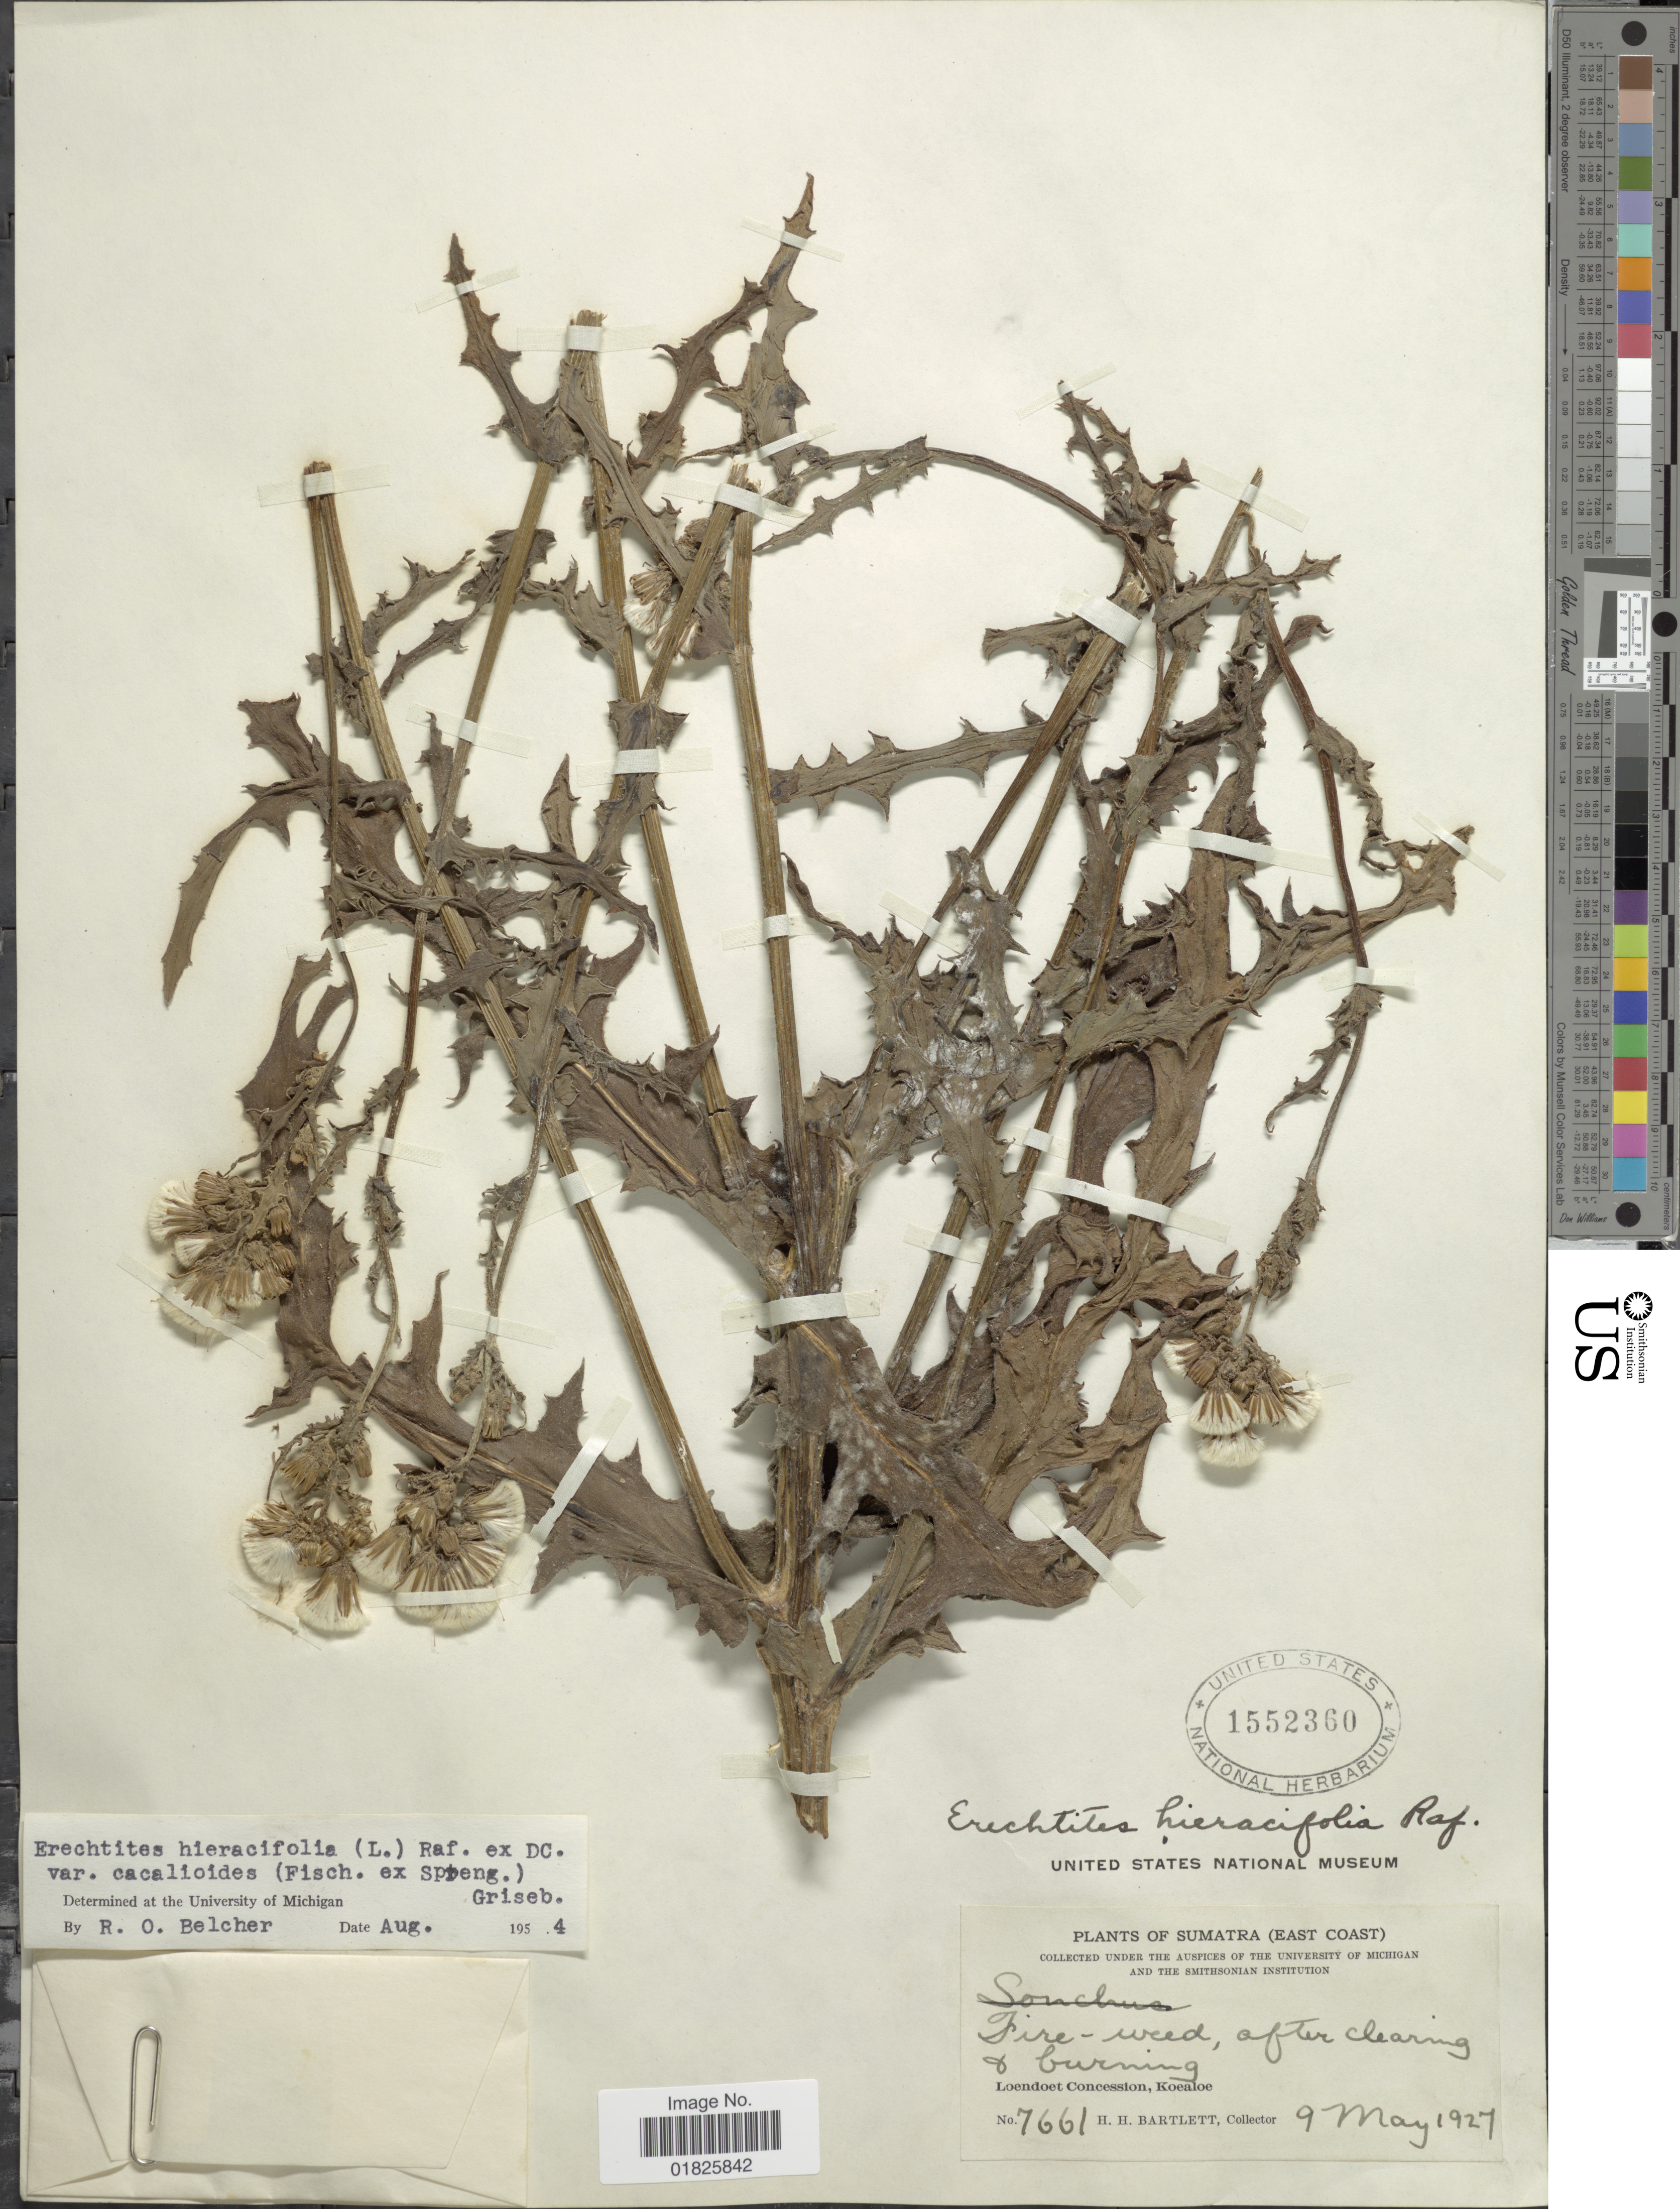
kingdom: Plantae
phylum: Tracheophyta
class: Magnoliopsida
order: Asterales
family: Asteraceae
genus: Erechtites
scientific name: Erechtites hieraciifolius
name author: (L.) Raf. ex DC.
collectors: H. H. Bartlett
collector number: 7661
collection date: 1927-05-09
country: Indonesia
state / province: Sumatra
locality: East Coast, Loendoet Concession, Koealoe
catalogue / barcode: US 1552360